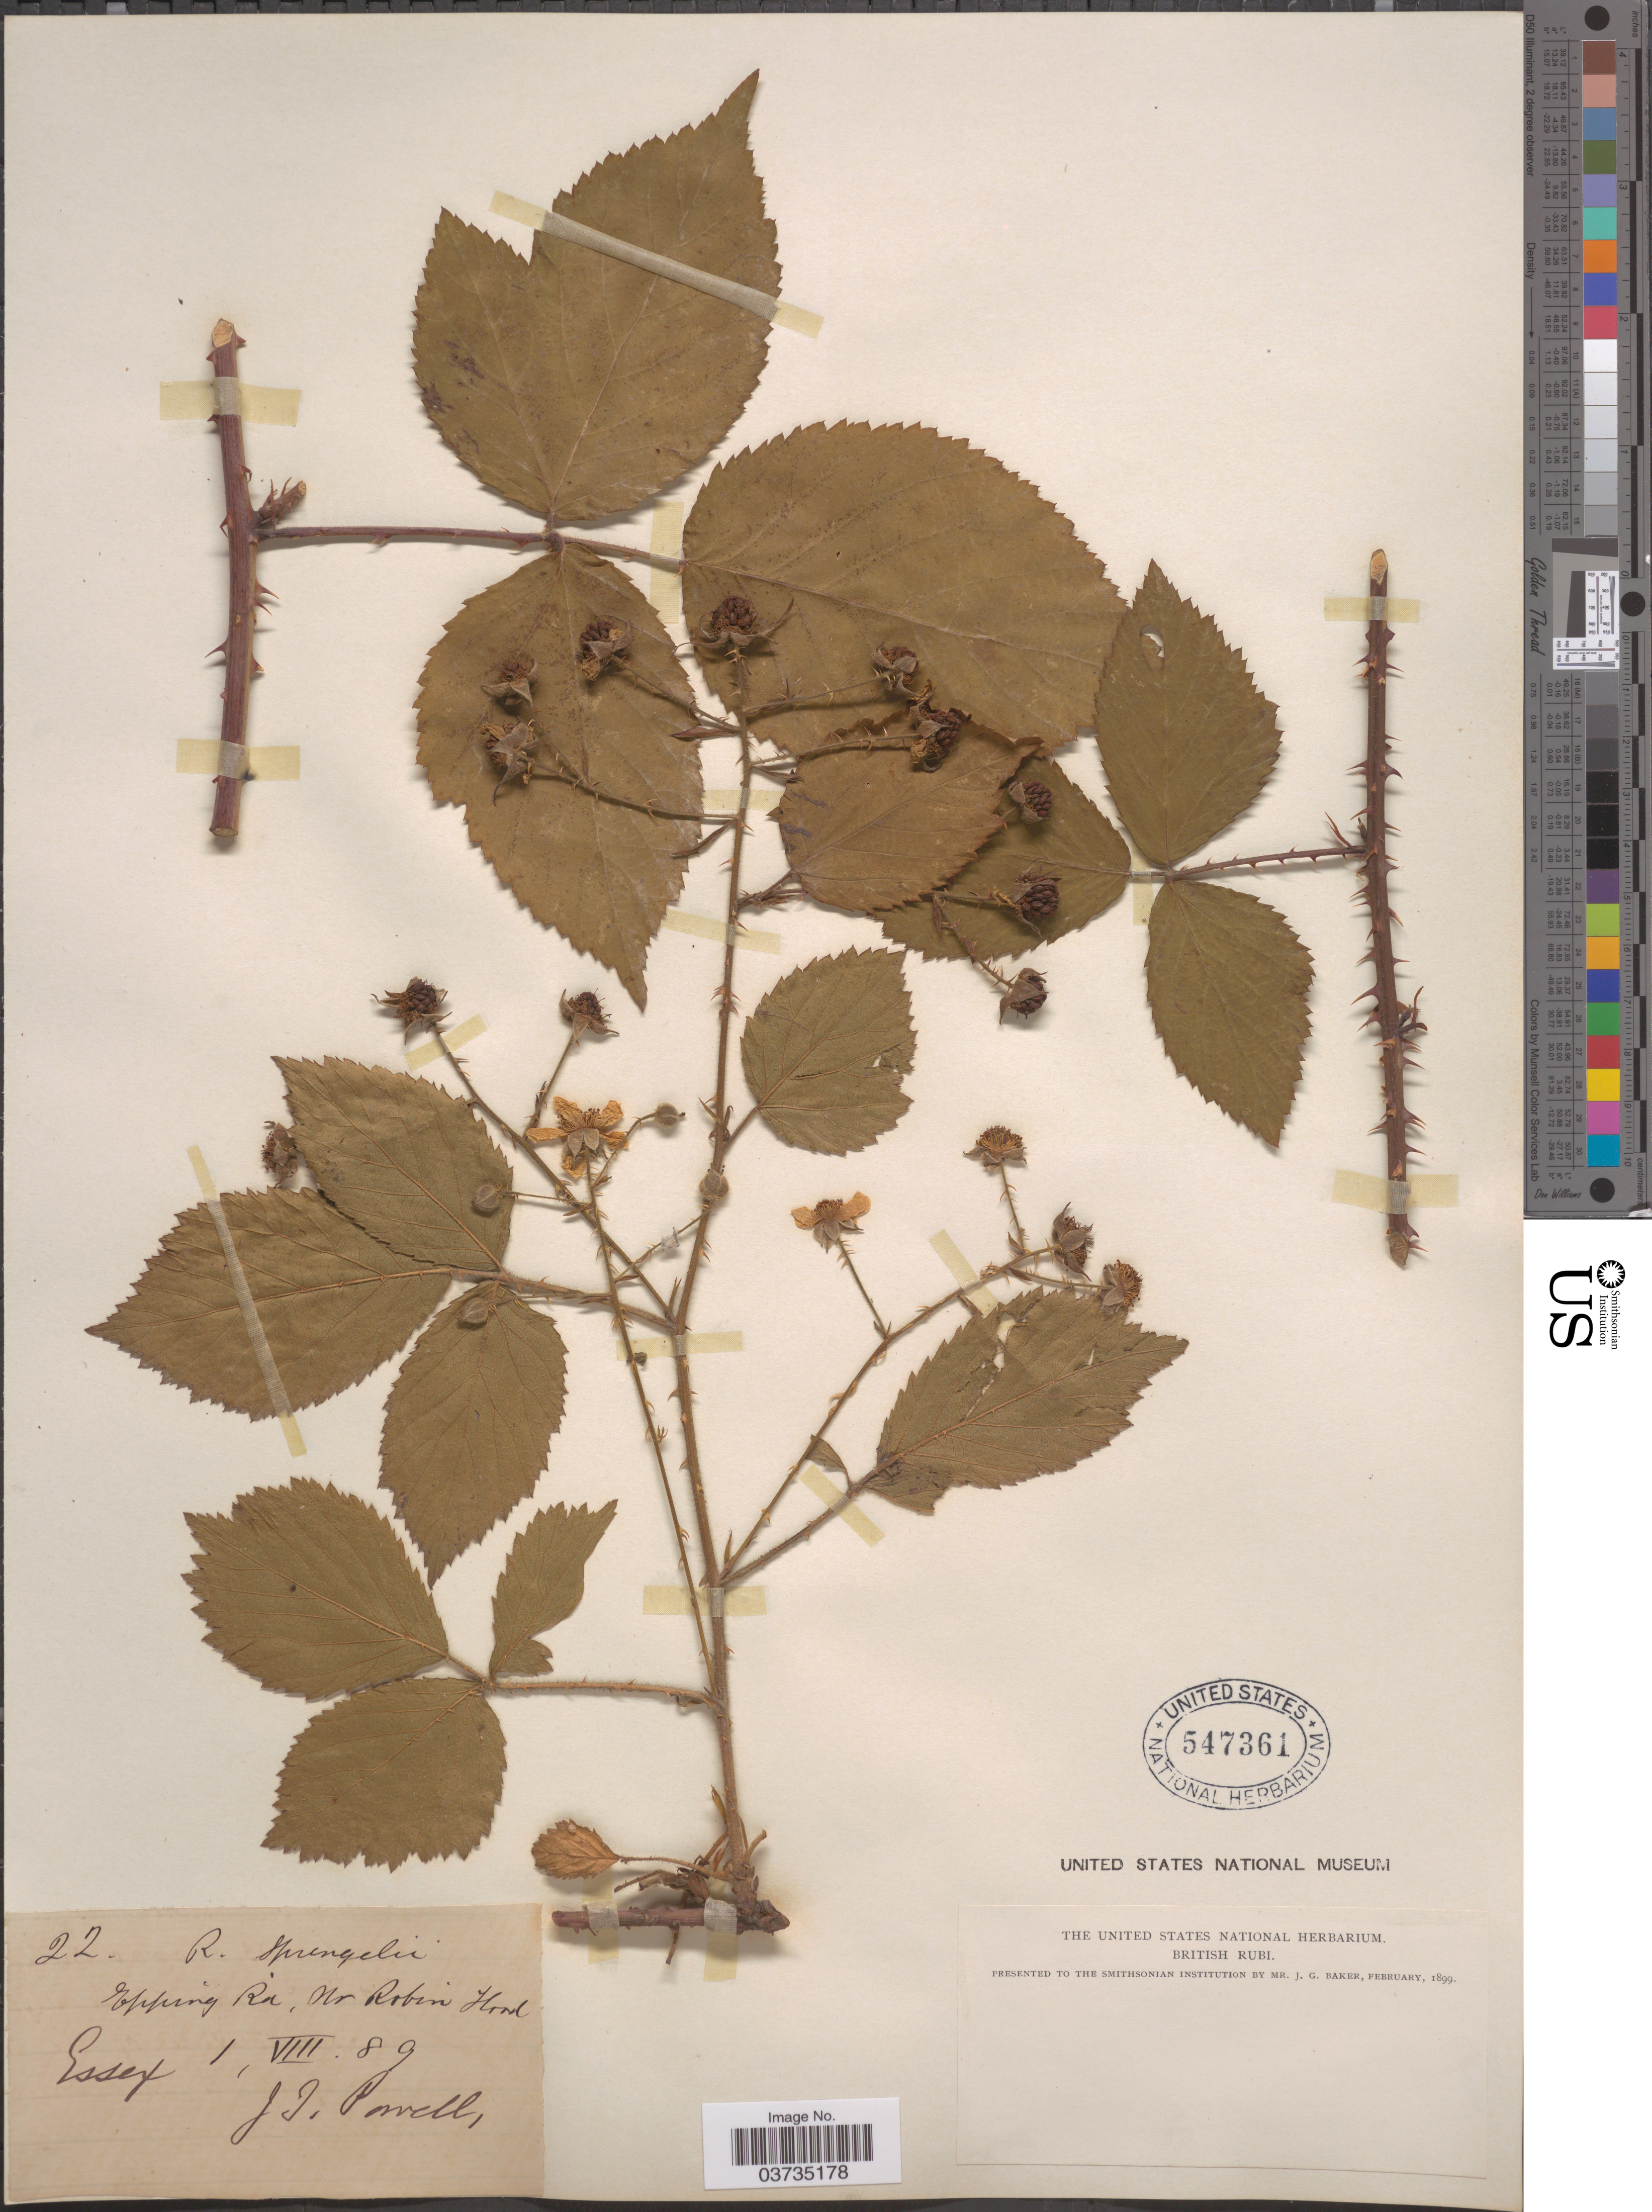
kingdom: Plantae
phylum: Tracheophyta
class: Magnoliopsida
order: Rosales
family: Rosaceae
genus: Rubus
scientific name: Rubus sprengelii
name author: Weihe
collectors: J. Powell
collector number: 22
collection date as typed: Transcribed d/m/y: 1/8/89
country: United Kingdom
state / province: England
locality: Essex.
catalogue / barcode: US 547361